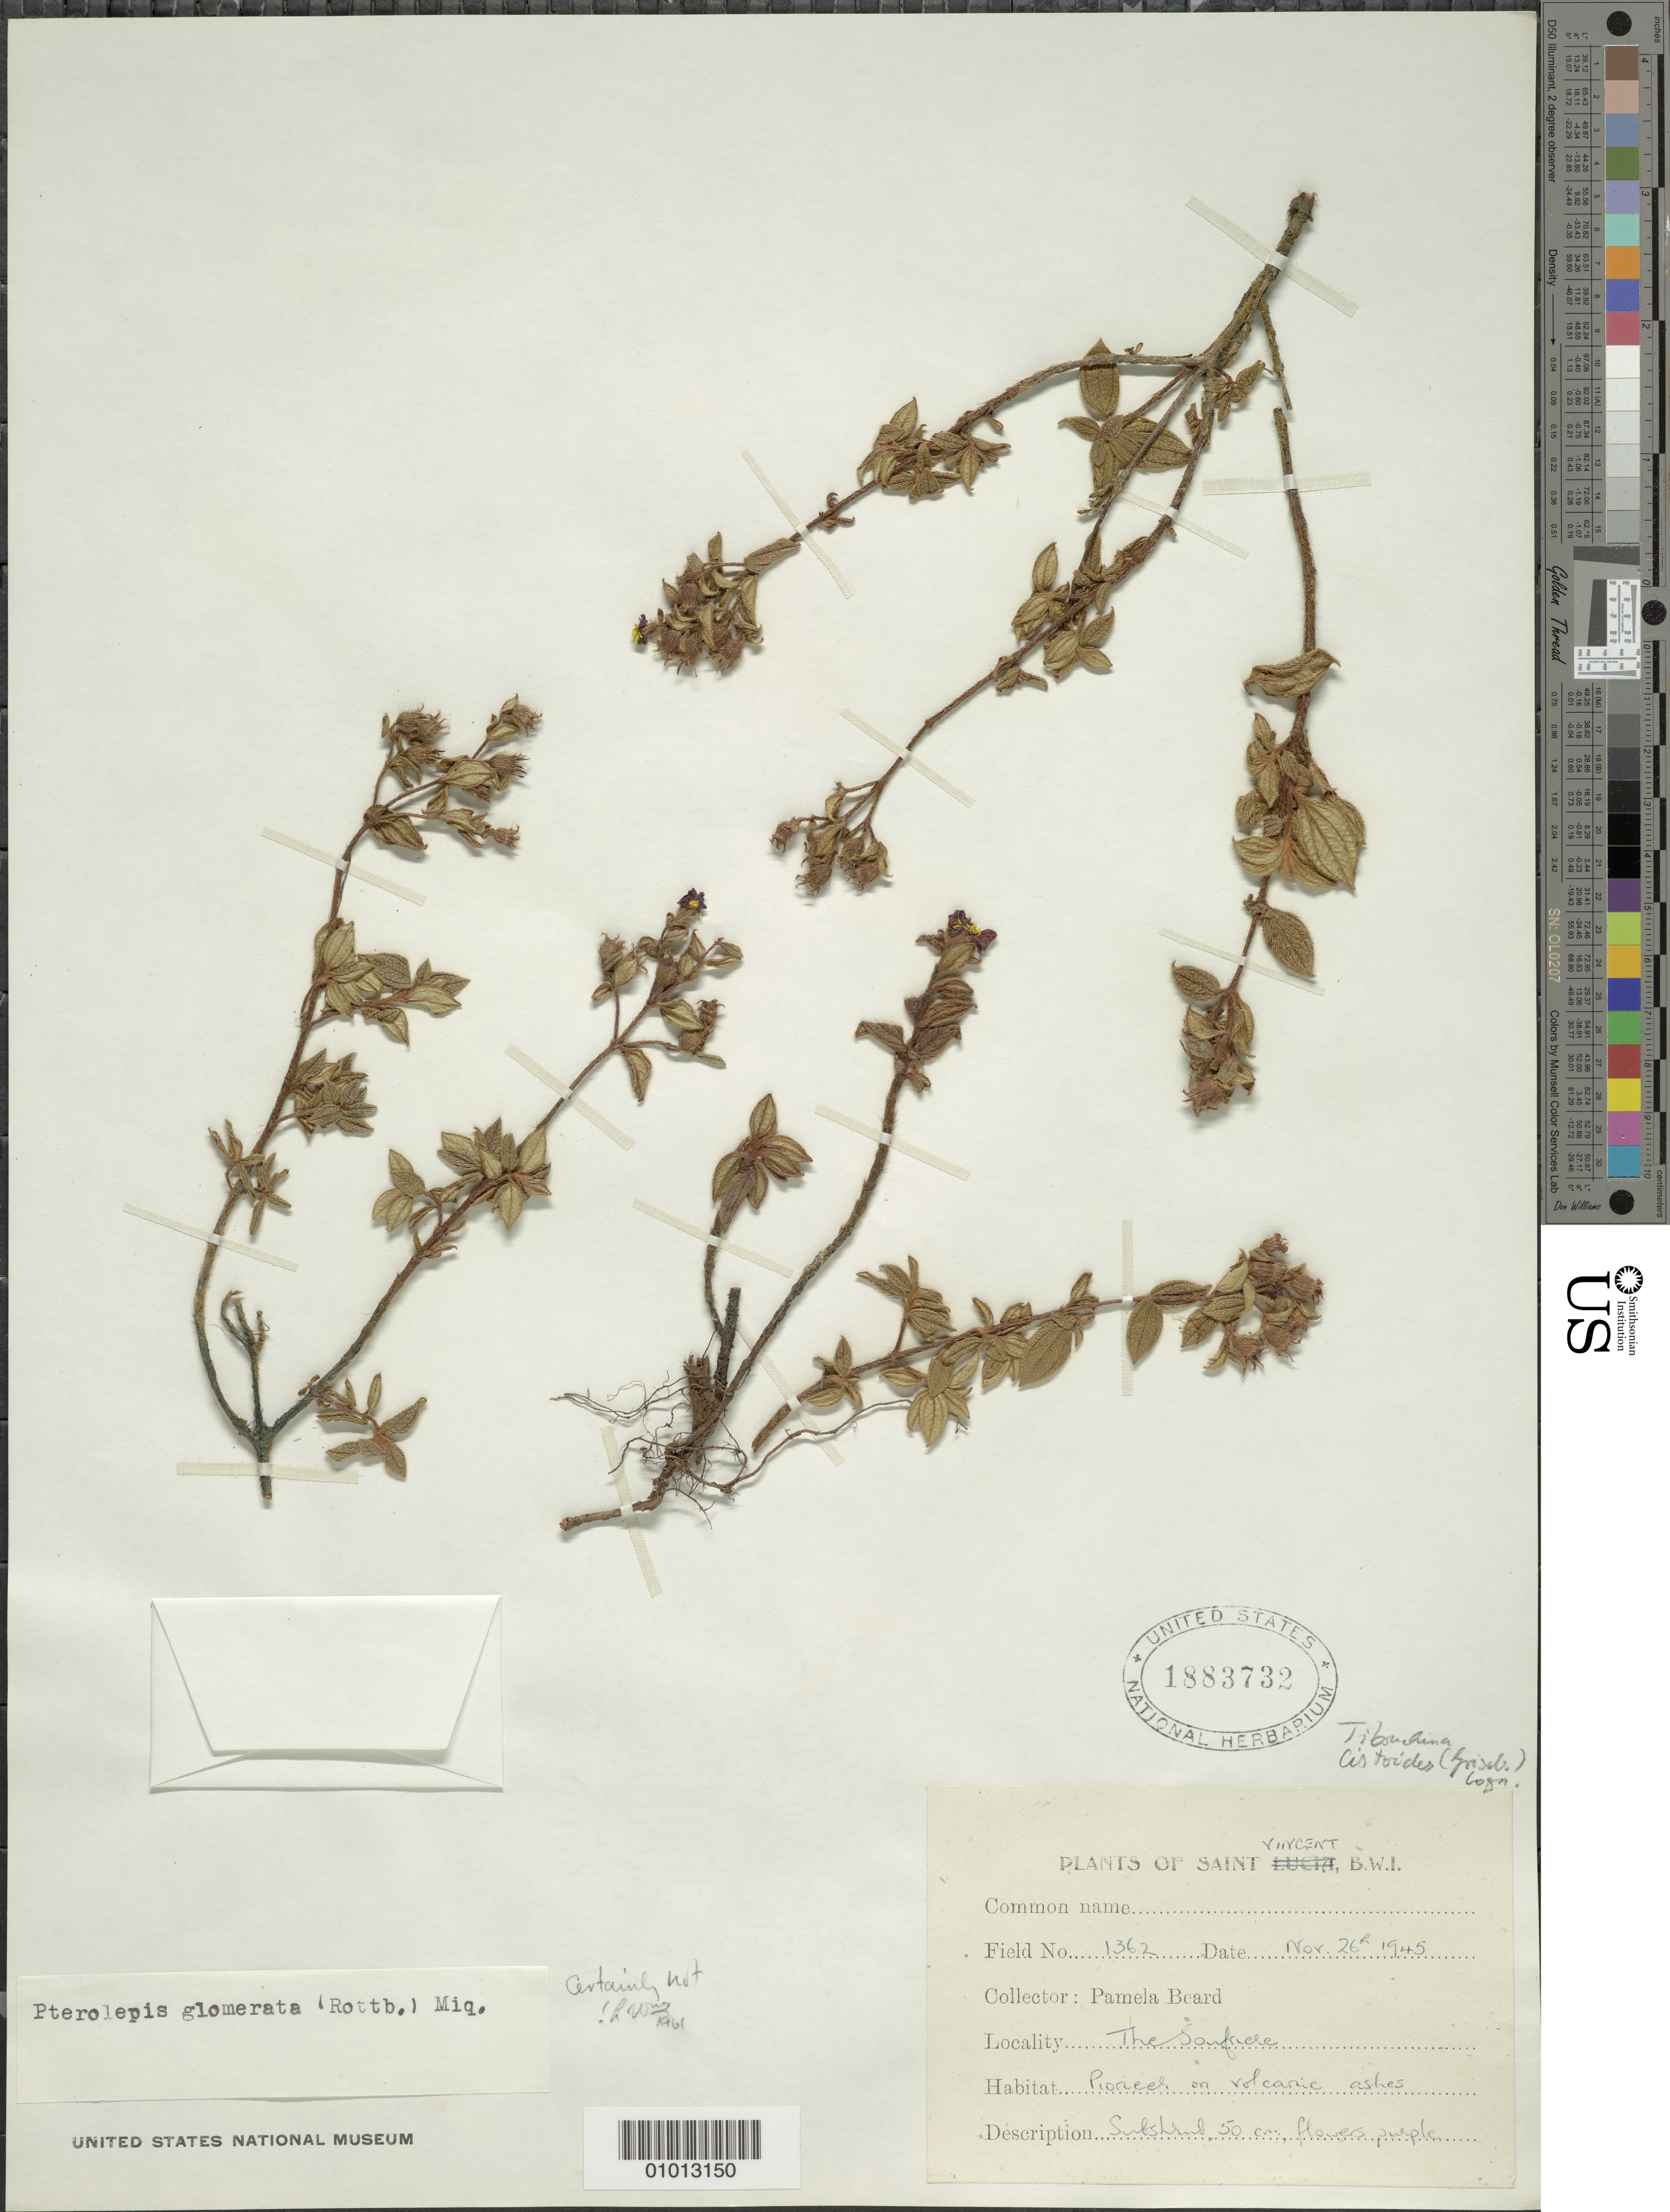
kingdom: Plantae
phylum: Tracheophyta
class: Magnoliopsida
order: Myrtales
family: Melastomataceae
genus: Chaetogastra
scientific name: Chaetogastra cistoides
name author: Griseb.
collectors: P. Beard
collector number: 1362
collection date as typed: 26 Nov 1945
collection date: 1945-11-26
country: St. Vincent - Grenadines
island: St. Vincent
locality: The Soufriere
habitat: On volcanic ashes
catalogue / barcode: US 1883732